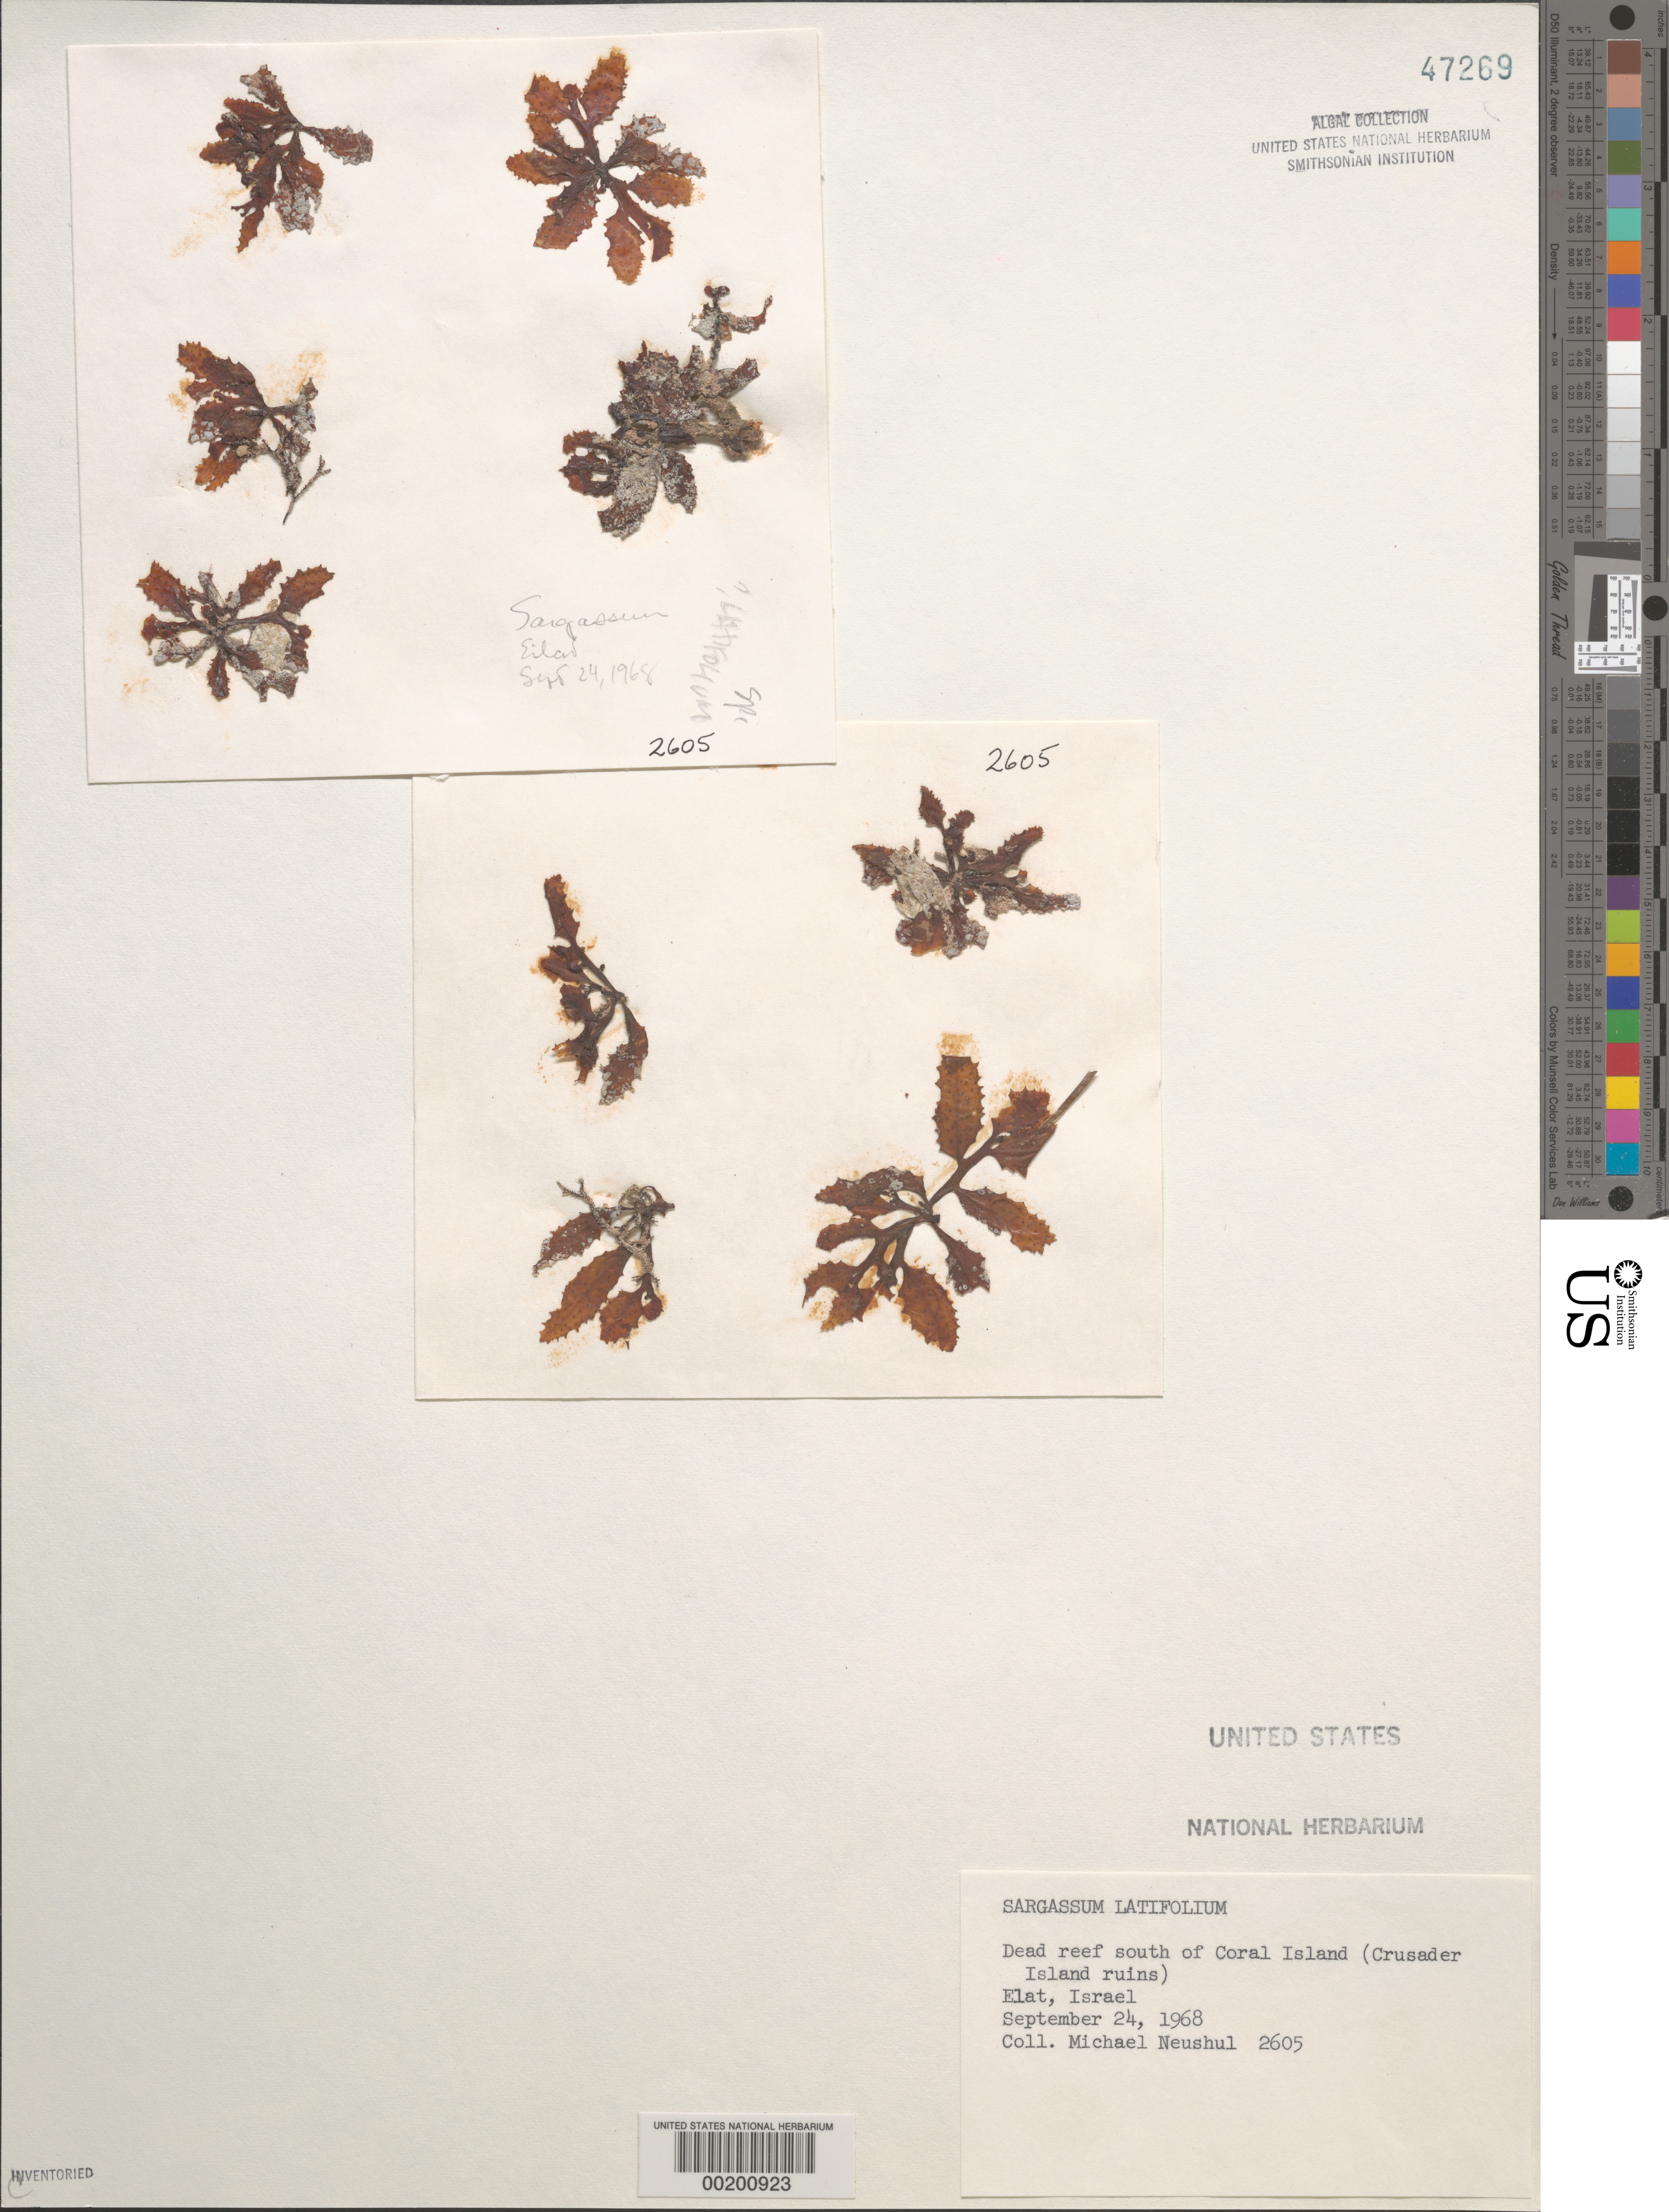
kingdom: Chromista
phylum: Ochrophyta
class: Phaeophyceae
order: Fucales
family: Sargassaceae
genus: Sargassum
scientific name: Sargassum latifolium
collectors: M. Neushul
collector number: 2605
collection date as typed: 24 Sep 1968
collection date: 1968-09-24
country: Israel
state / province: Southern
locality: Crusader Island ruins, S of Coral Island, Elat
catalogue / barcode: US 47269